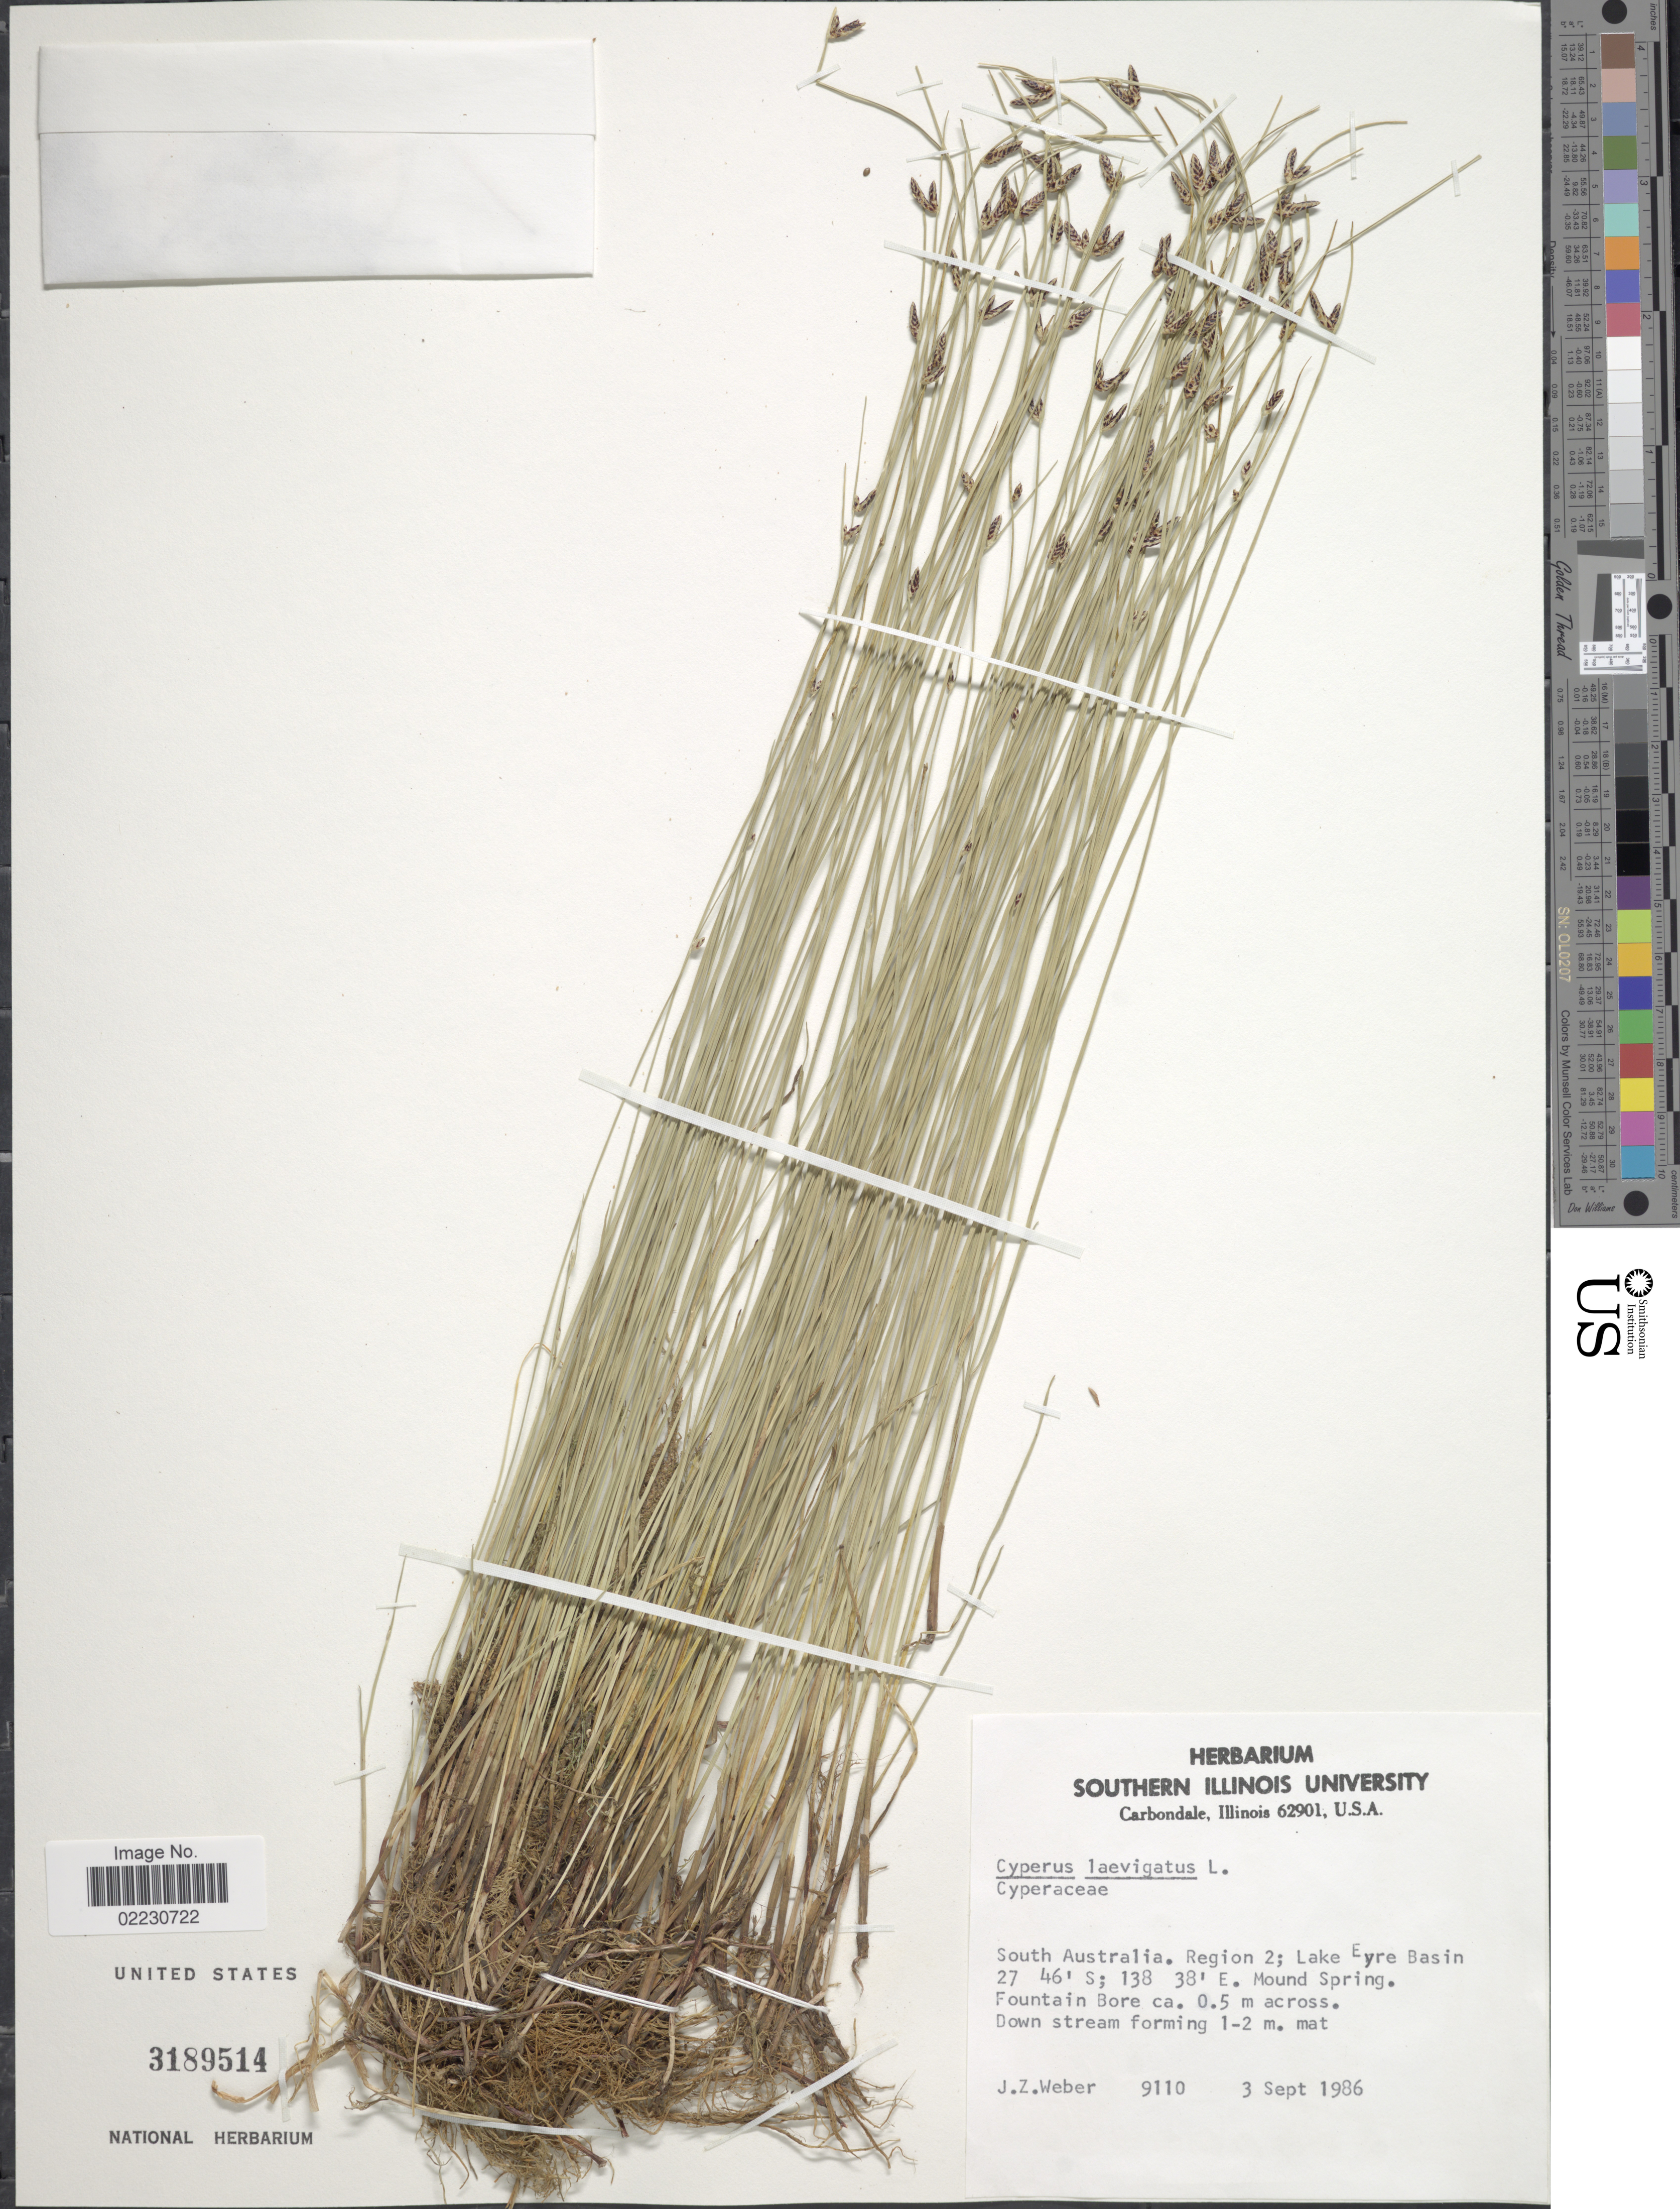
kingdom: Plantae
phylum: Tracheophyta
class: Liliopsida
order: Poales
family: Cyperaceae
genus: Cyperus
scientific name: Cyperus laevigatus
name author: L.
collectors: J.Z. Weber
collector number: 9110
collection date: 1986-09-03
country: Australia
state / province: South Australia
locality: Region 2, Lake Eyre Basin. Mound Spring. Fountain Bore ca. 0.5 m across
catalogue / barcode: US 3189514